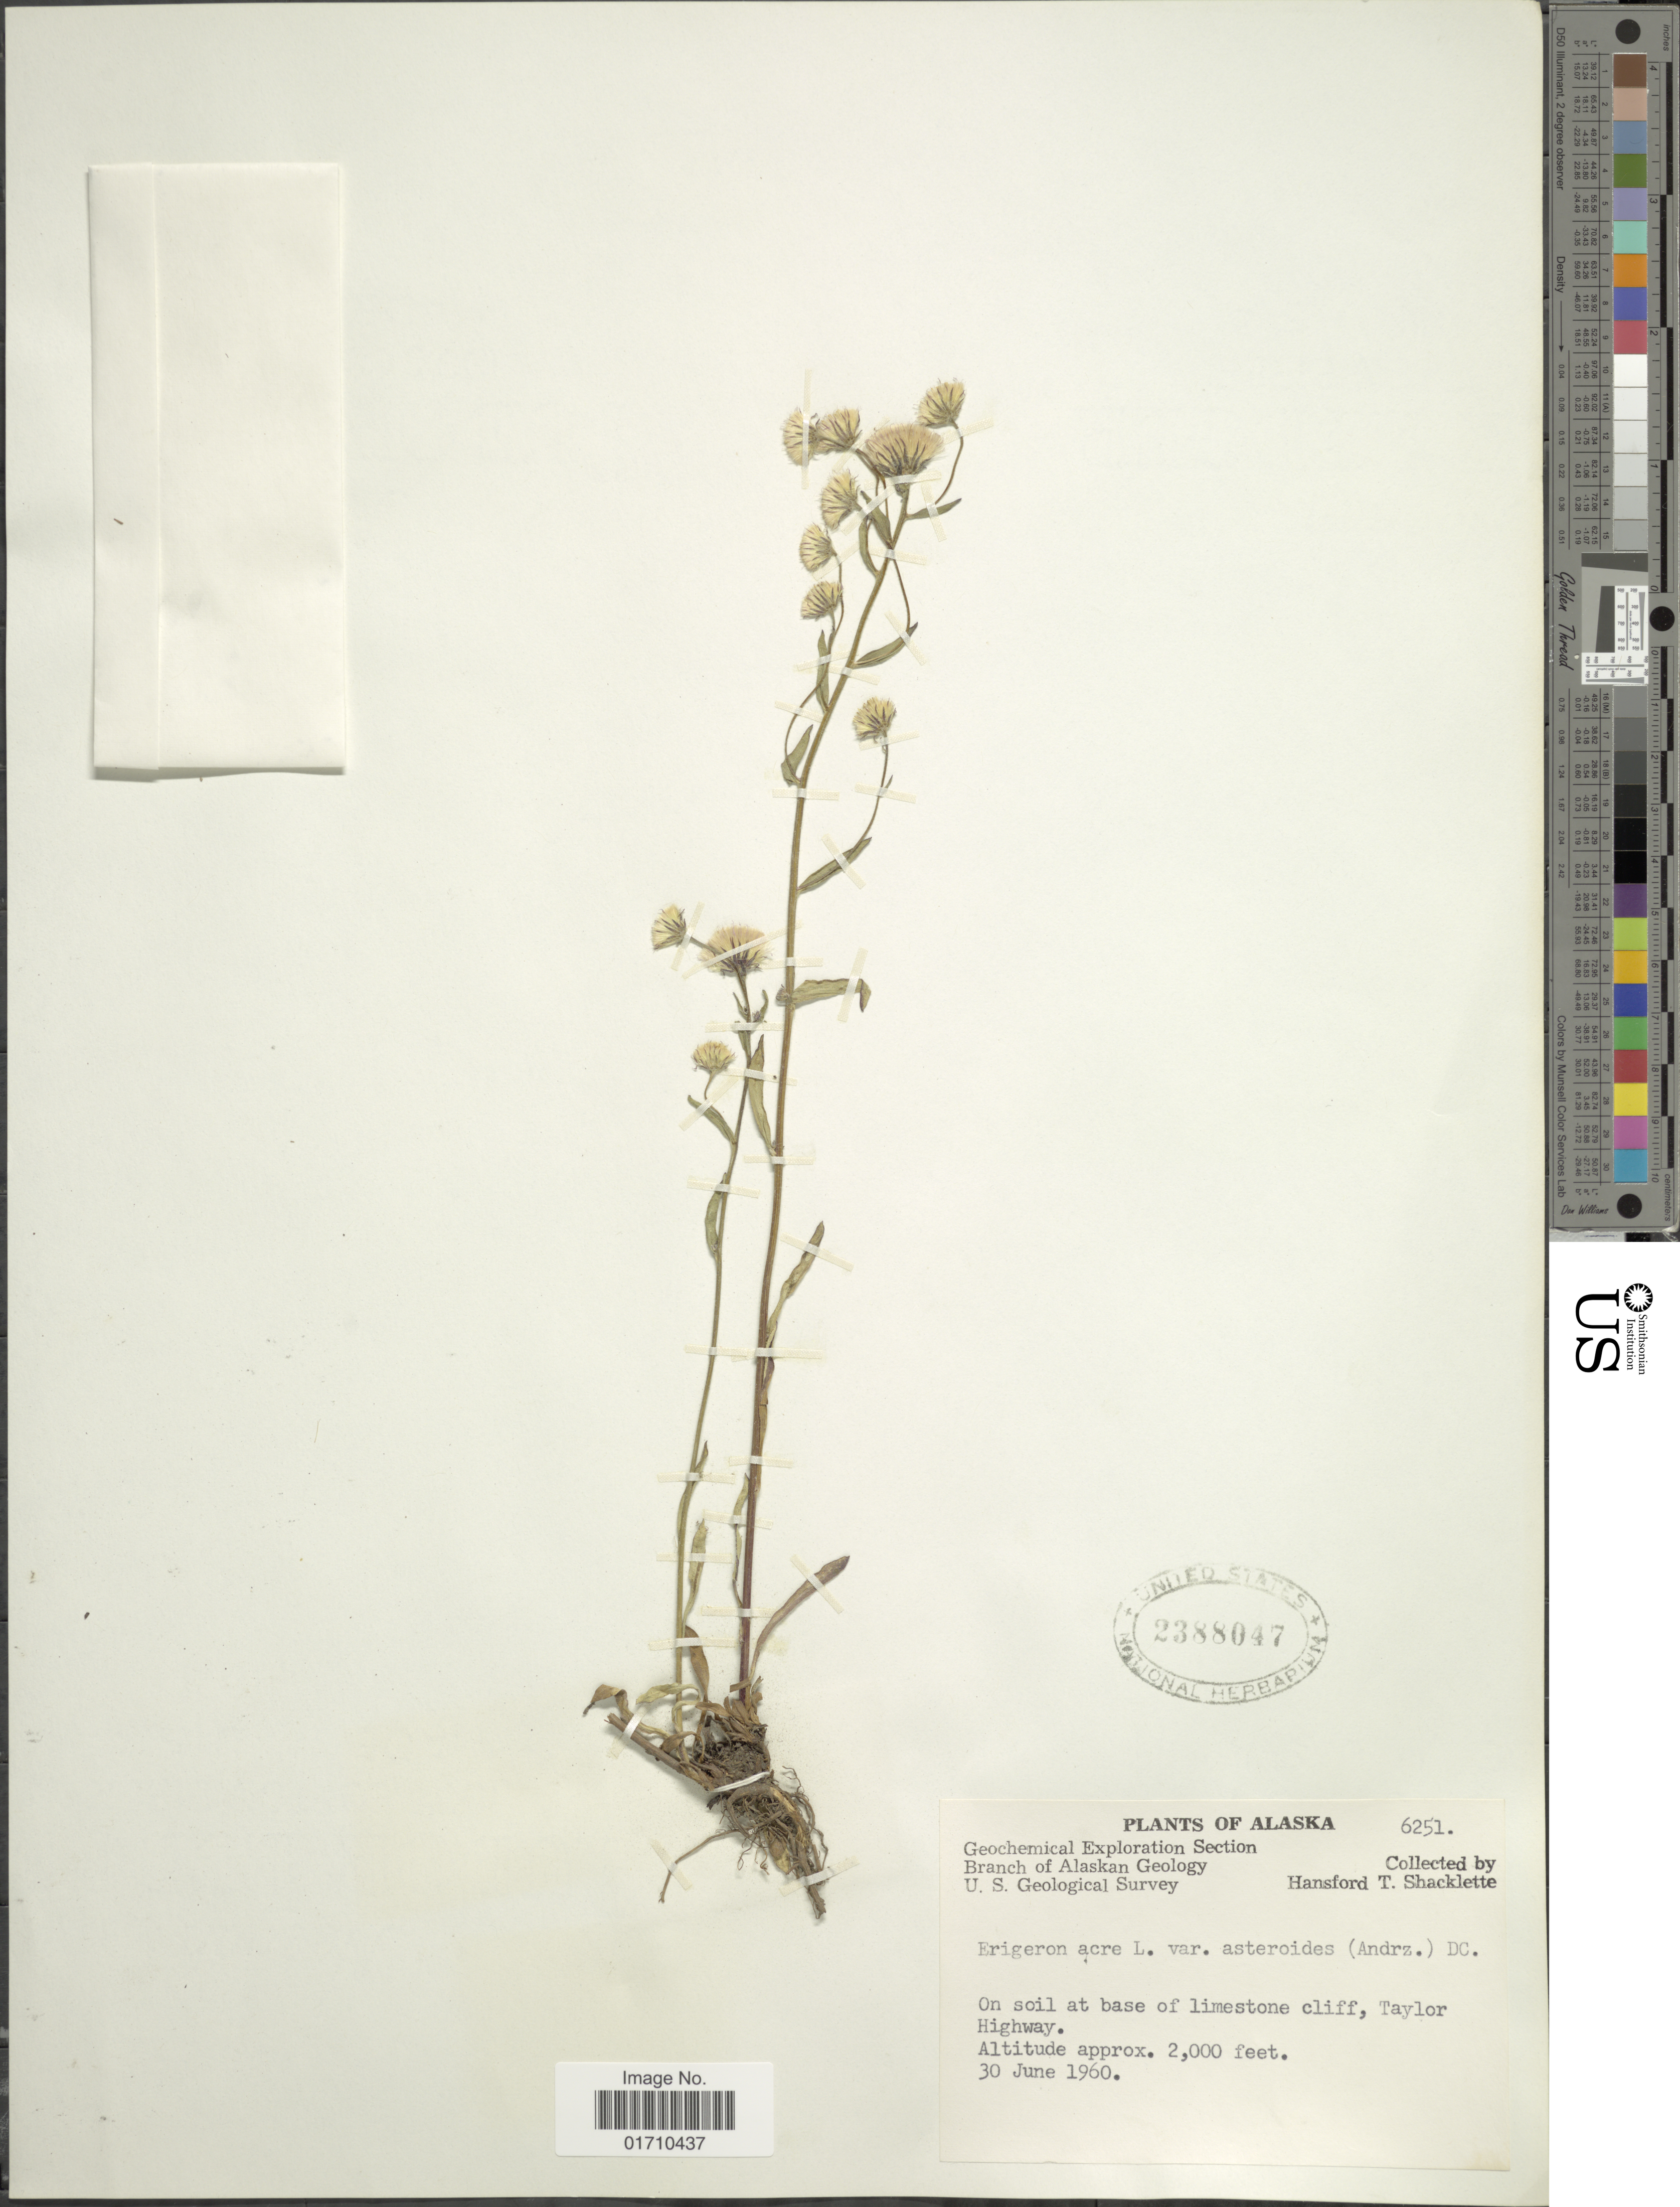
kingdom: Plantae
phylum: Tracheophyta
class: Magnoliopsida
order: Asterales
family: Asteraceae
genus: Erigeron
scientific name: Erigeron acris var. asteroides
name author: (Andrz.) DC.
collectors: H. Shacklette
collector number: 6251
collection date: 1960-06-30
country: United States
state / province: Alaska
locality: On soil at base of limestone cliff, Taylor Highway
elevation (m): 610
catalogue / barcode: US 2388047